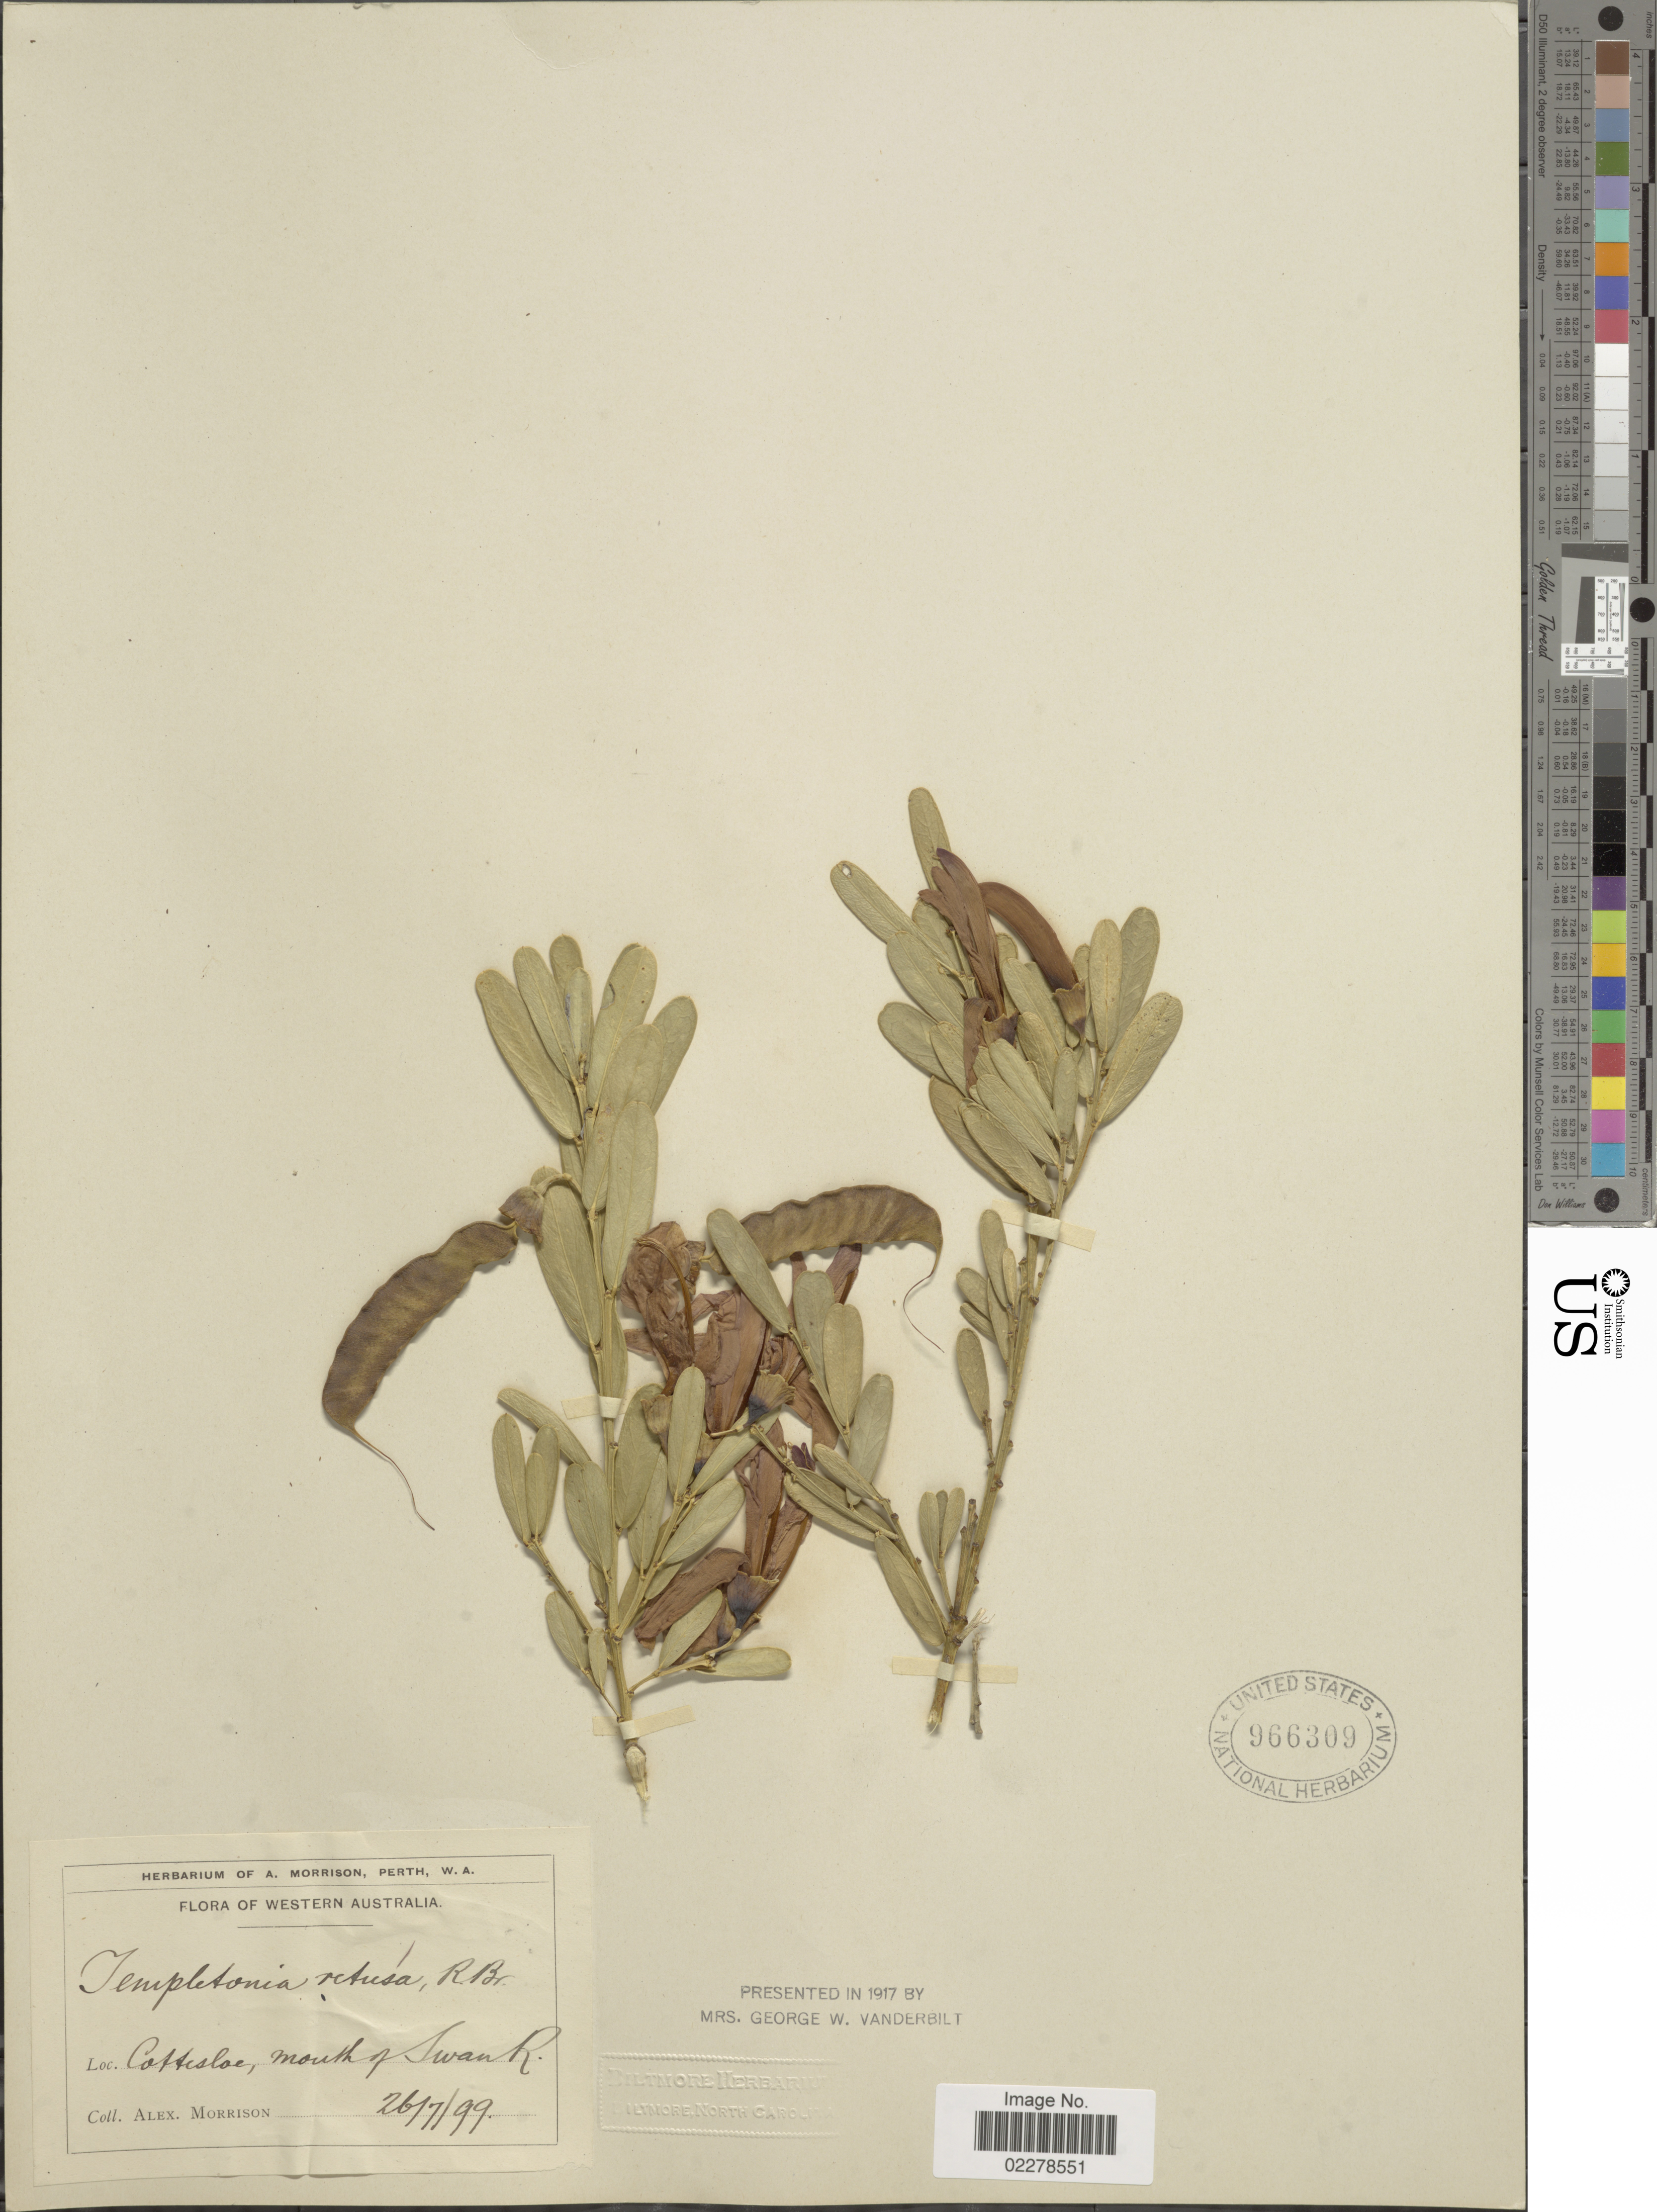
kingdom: Plantae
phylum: Tracheophyta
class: Magnoliopsida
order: Fabales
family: Fabaceae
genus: Templetonia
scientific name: Templetonia retusa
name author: R. Br.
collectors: A. Morrison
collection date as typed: Transcribed d/m/y: 26/7/99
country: Australia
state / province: Western Australia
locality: Cottesloe, mouth of Swan R.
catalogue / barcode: US 966309